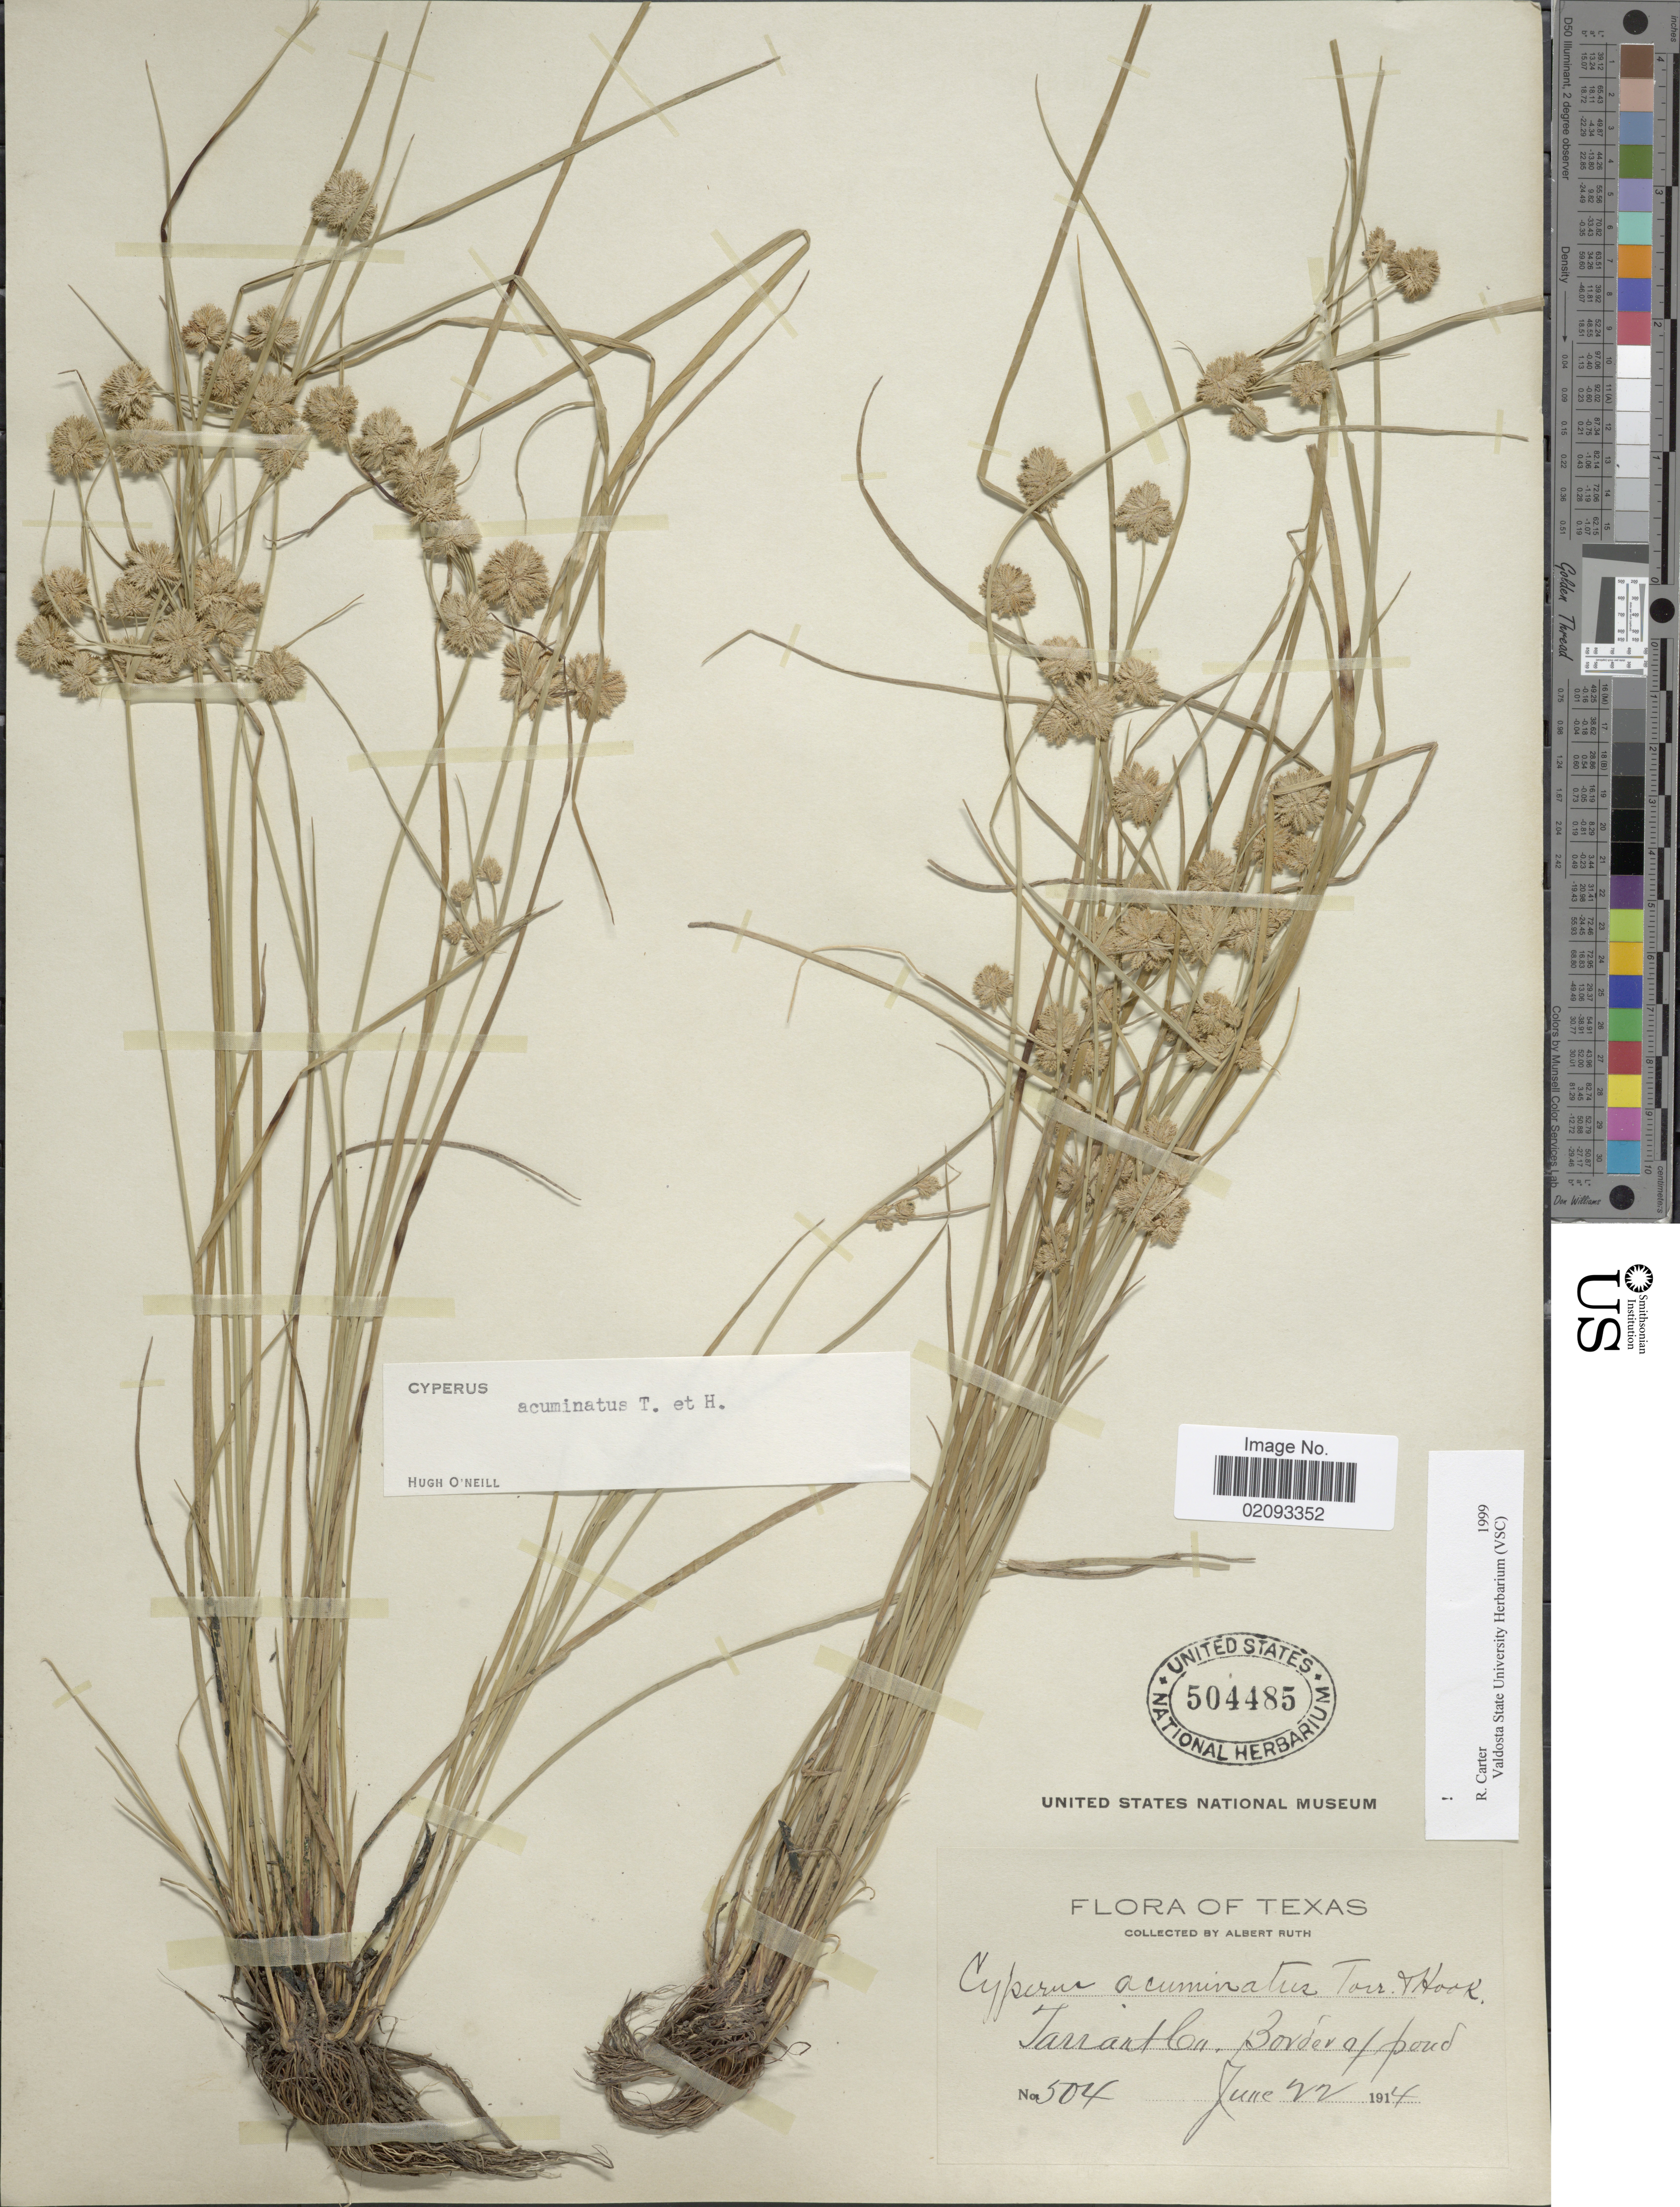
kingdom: Plantae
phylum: Tracheophyta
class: Liliopsida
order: Poales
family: Cyperaceae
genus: Cyperus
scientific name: Cyperus acuminatus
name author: Torr. & Hook.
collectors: A. Ruth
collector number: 504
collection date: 1914-06-22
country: United States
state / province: Texas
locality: Tarrant Co.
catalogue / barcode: US 504485